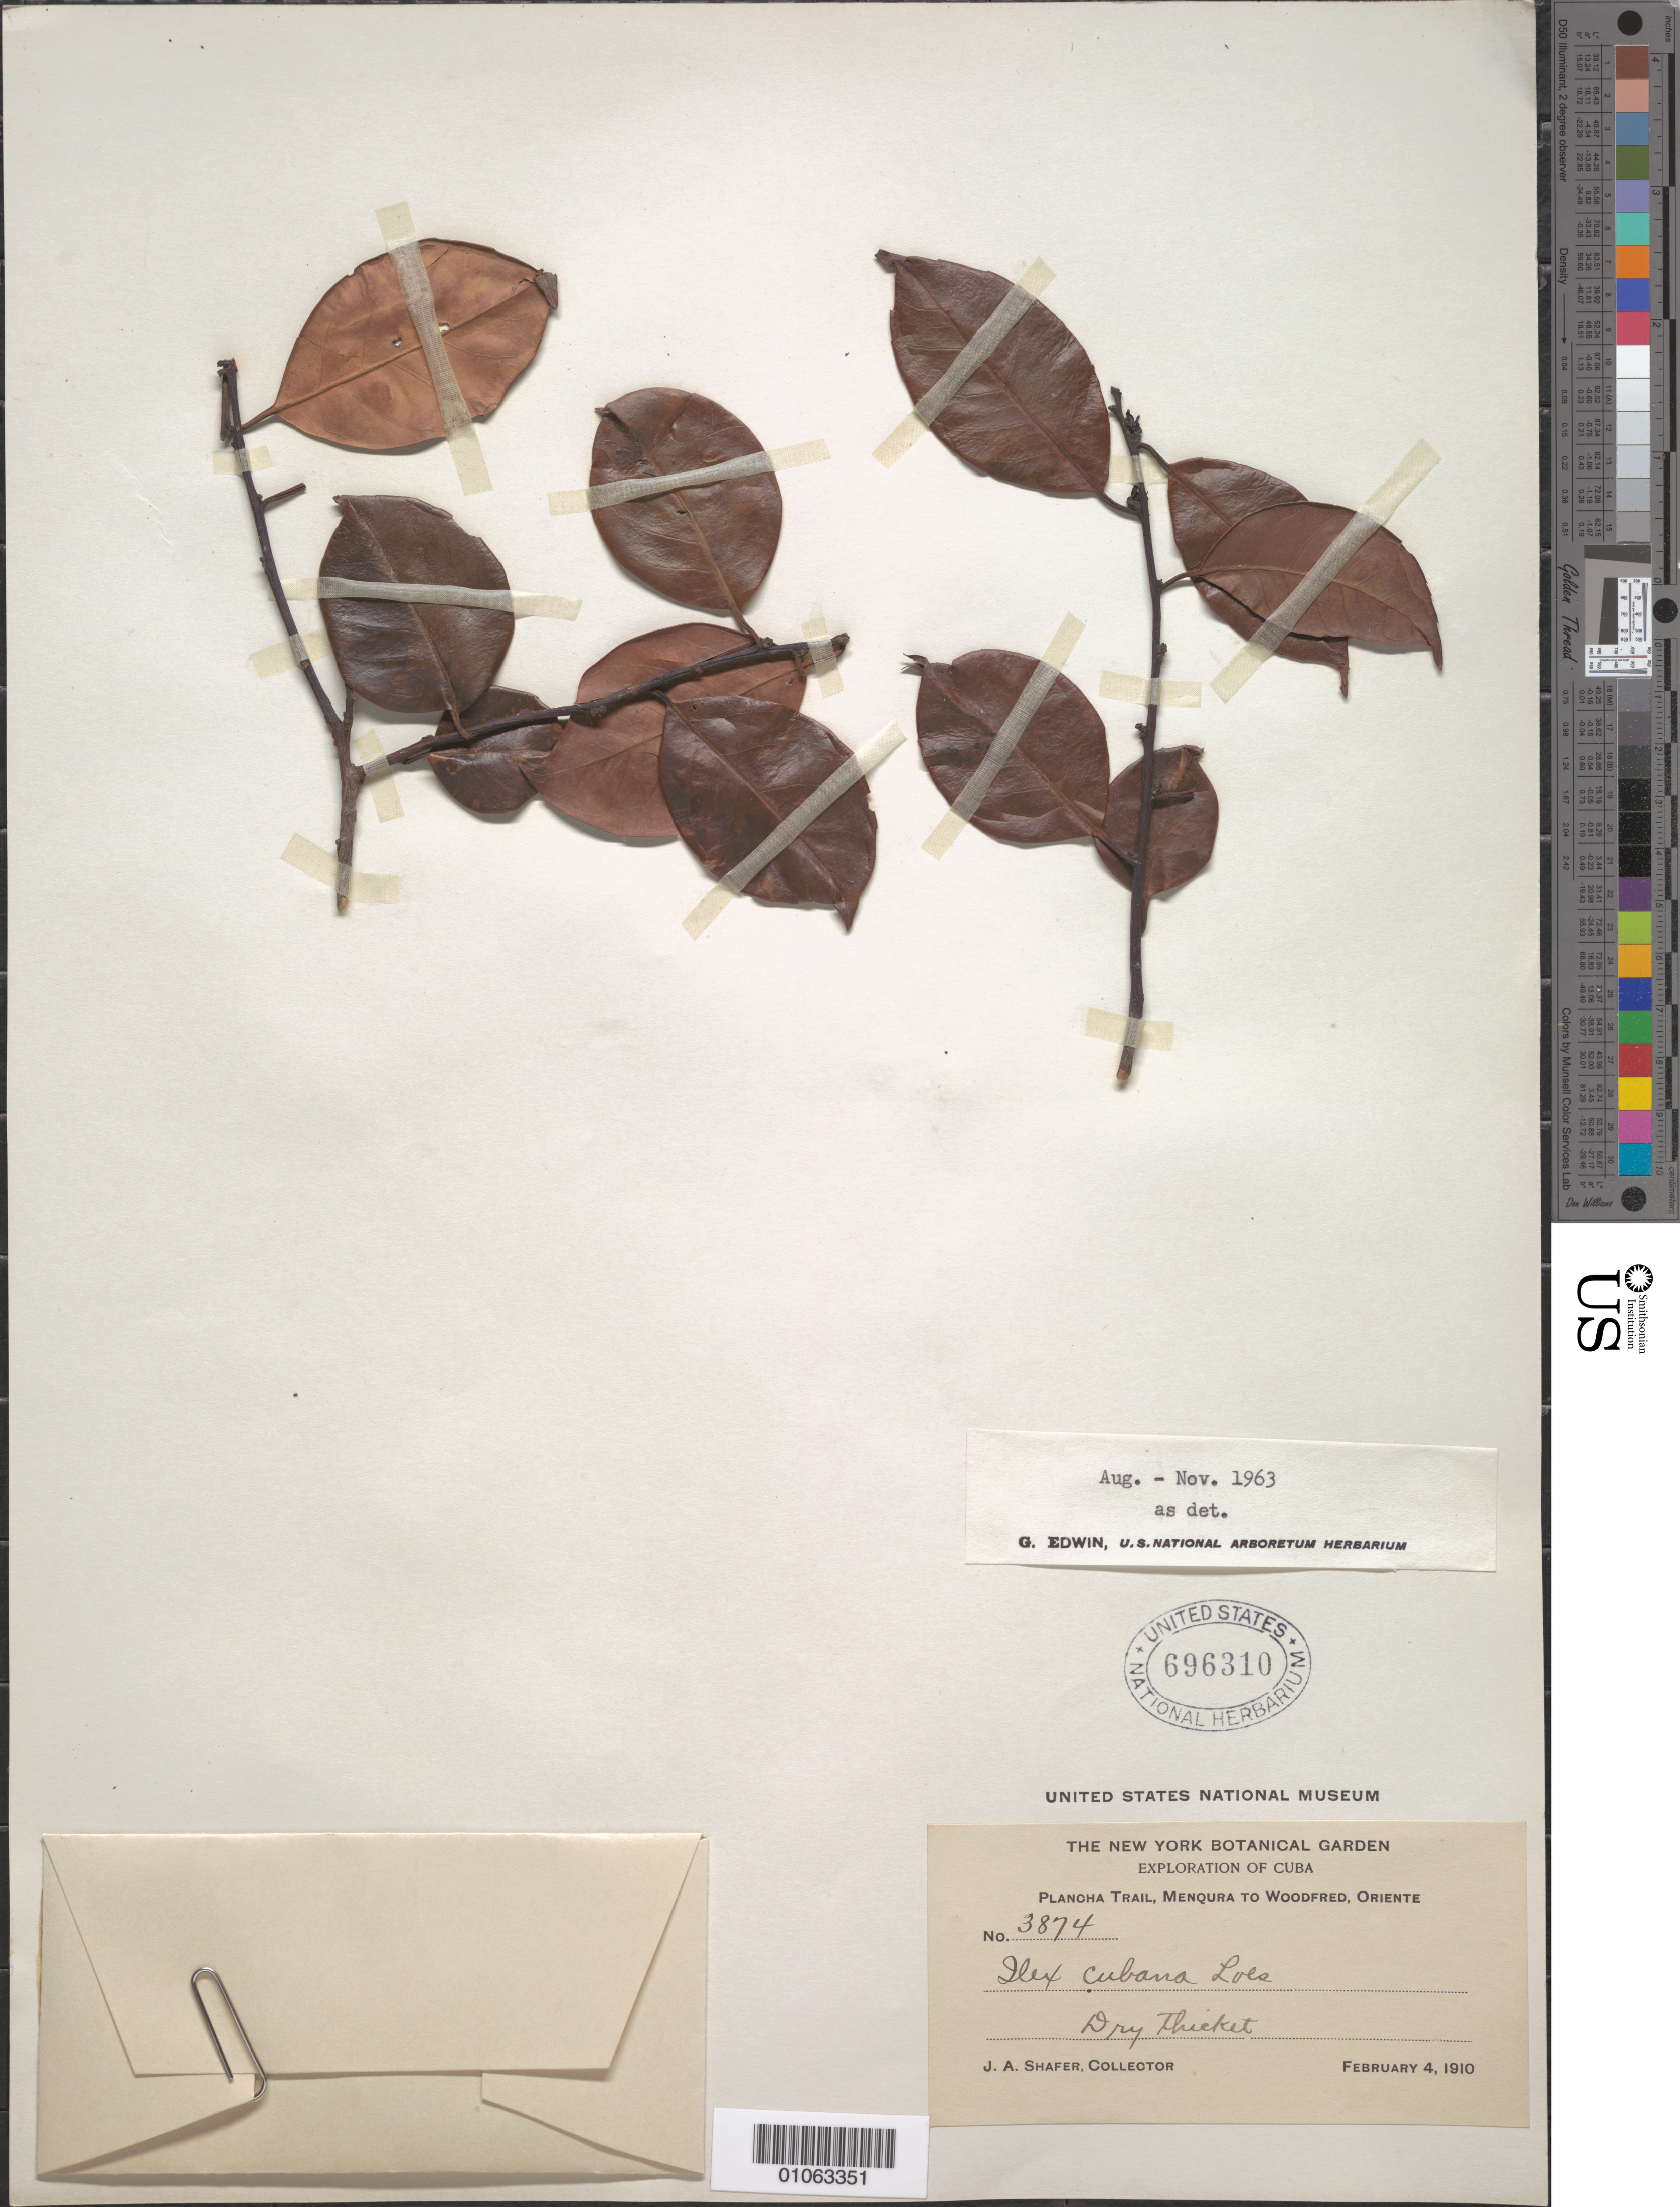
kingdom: Plantae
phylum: Tracheophyta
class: Magnoliopsida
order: Aquifoliales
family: Aquifoliaceae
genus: Ilex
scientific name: Ilex cubana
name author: Loes.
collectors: J. A. Shafer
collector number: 3874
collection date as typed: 04 Feb 1910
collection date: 1910-02-04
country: Cuba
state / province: Oriente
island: Cuba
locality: Plancha trail, Menqura to Woodfred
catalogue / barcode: US 696310